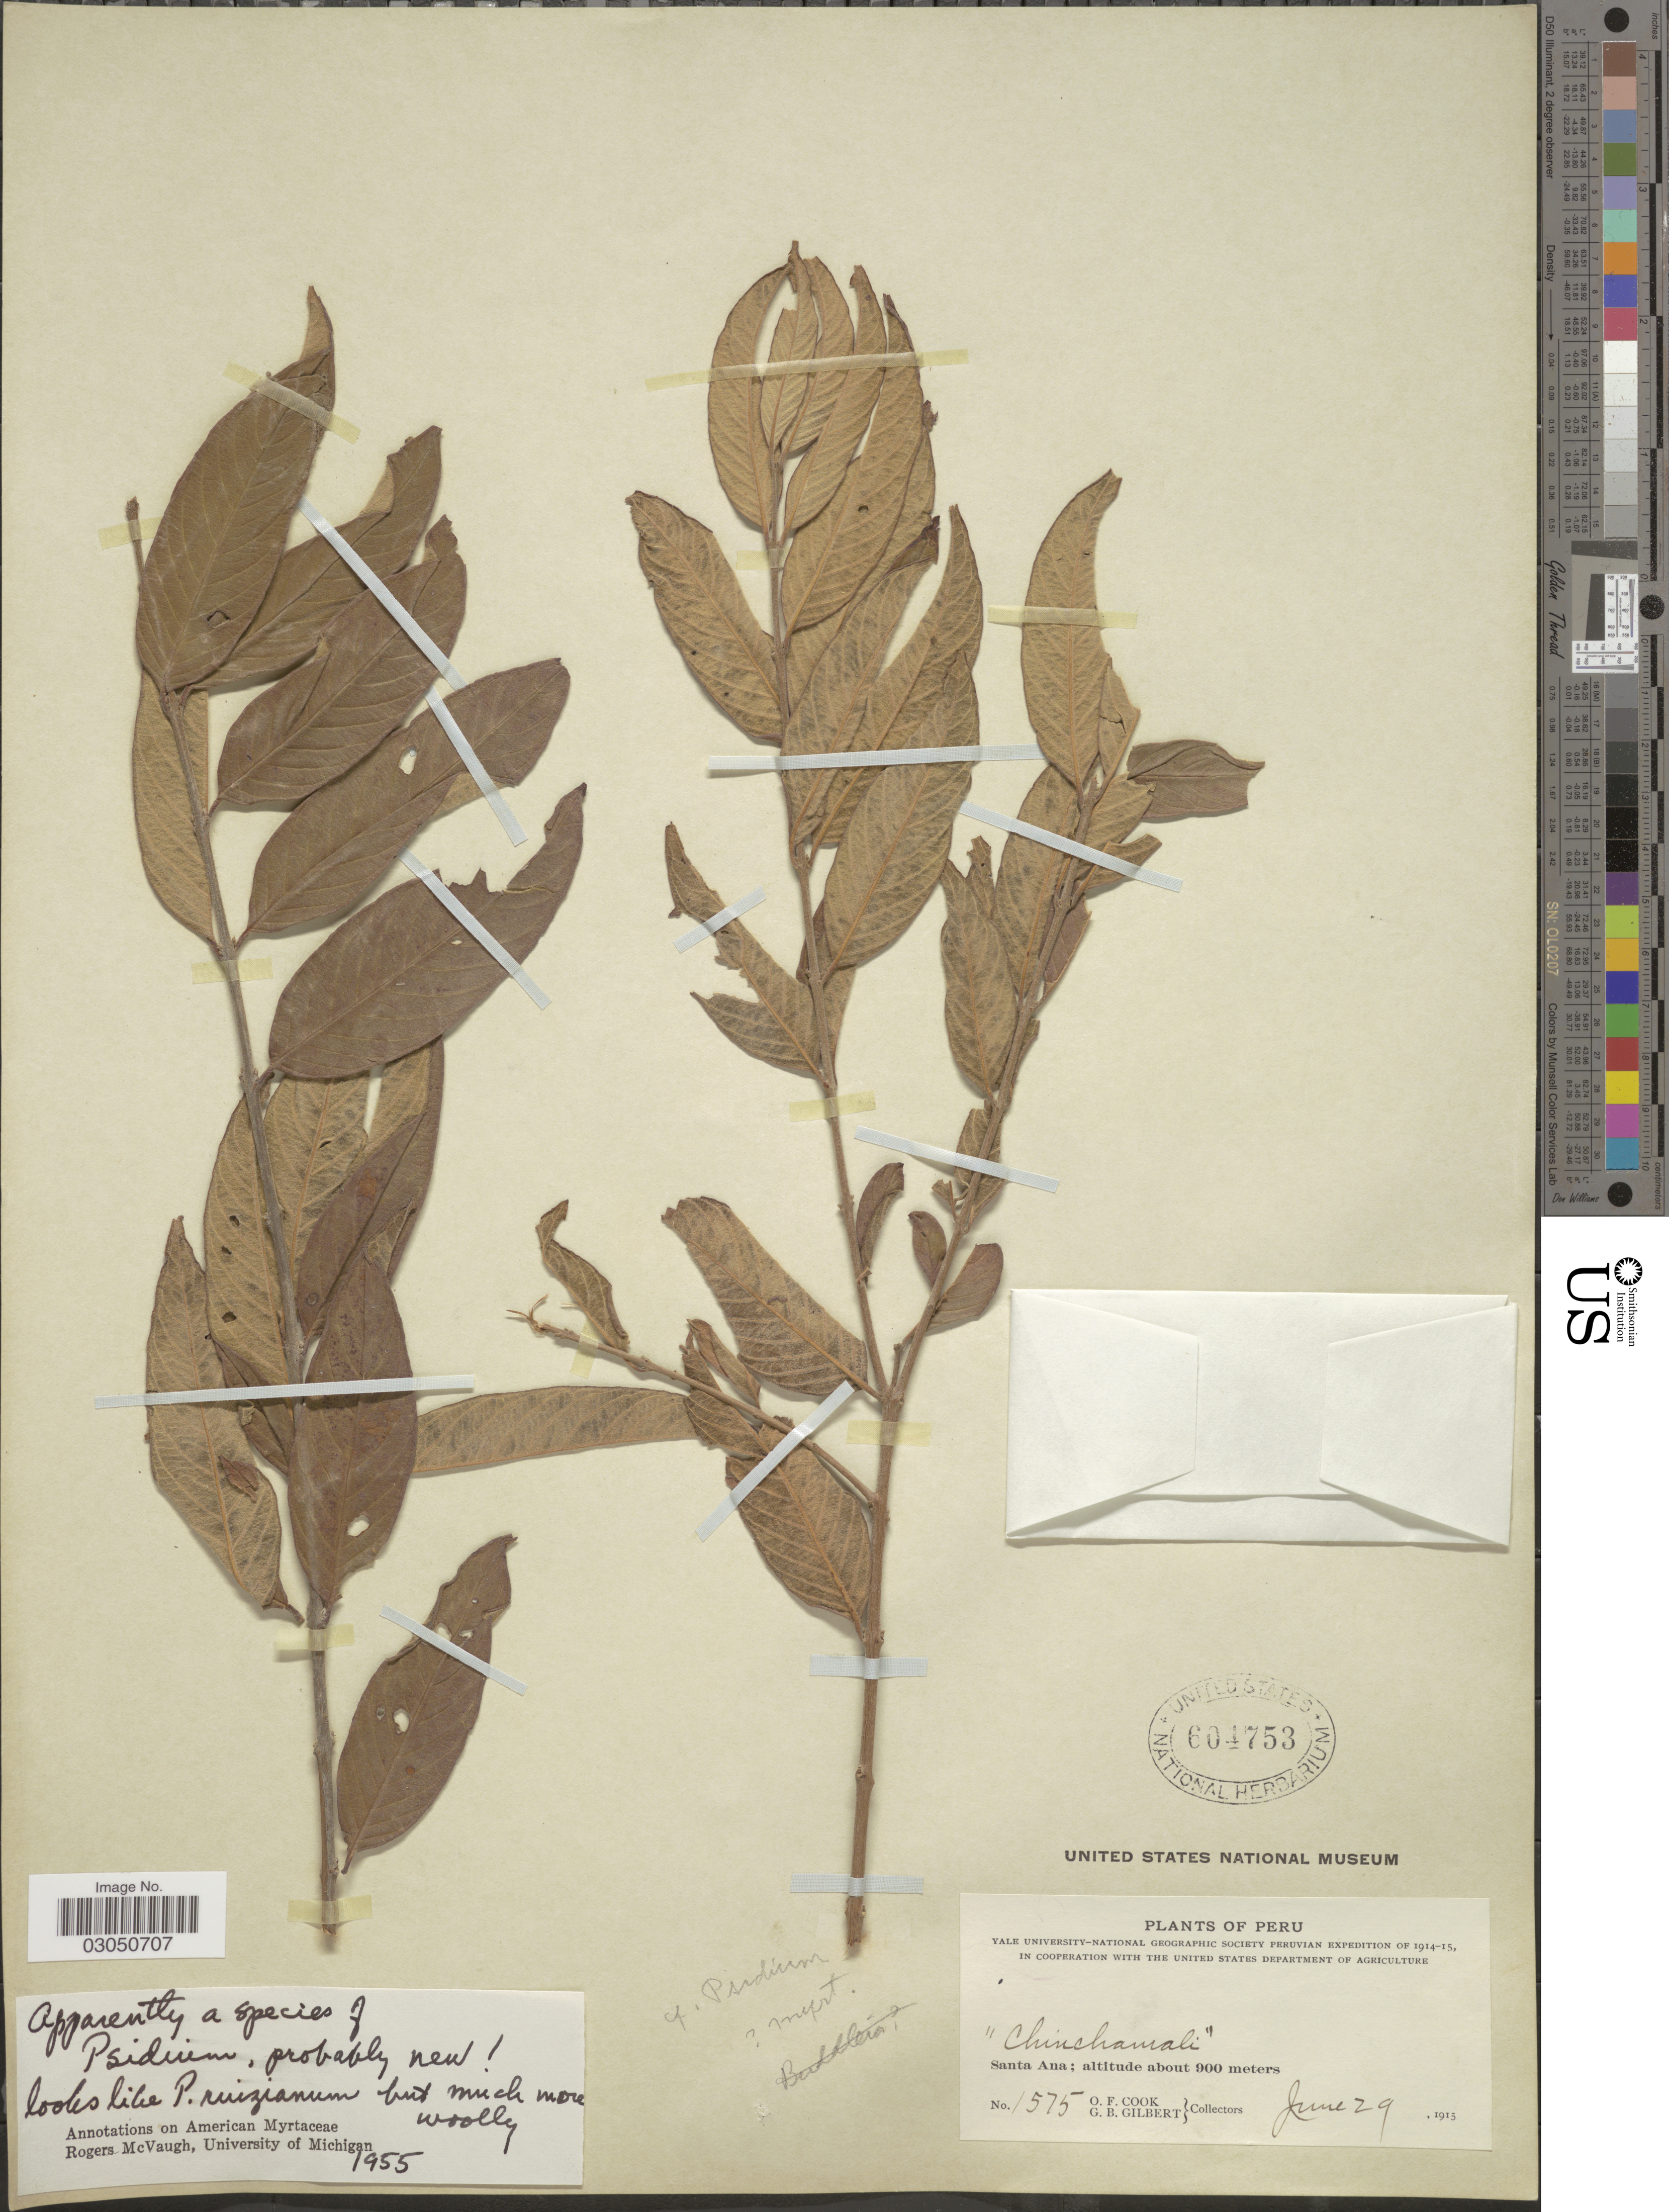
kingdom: Plantae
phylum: Tracheophyta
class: Magnoliopsida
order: Myrtales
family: Myrtaceae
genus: Psidium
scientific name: Psidium ruizianum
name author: O. Berg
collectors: O. F. Cook & G. B. Gilbert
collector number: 1575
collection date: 1915-06-29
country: Peru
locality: Santa Ana.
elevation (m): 900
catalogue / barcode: US 904753